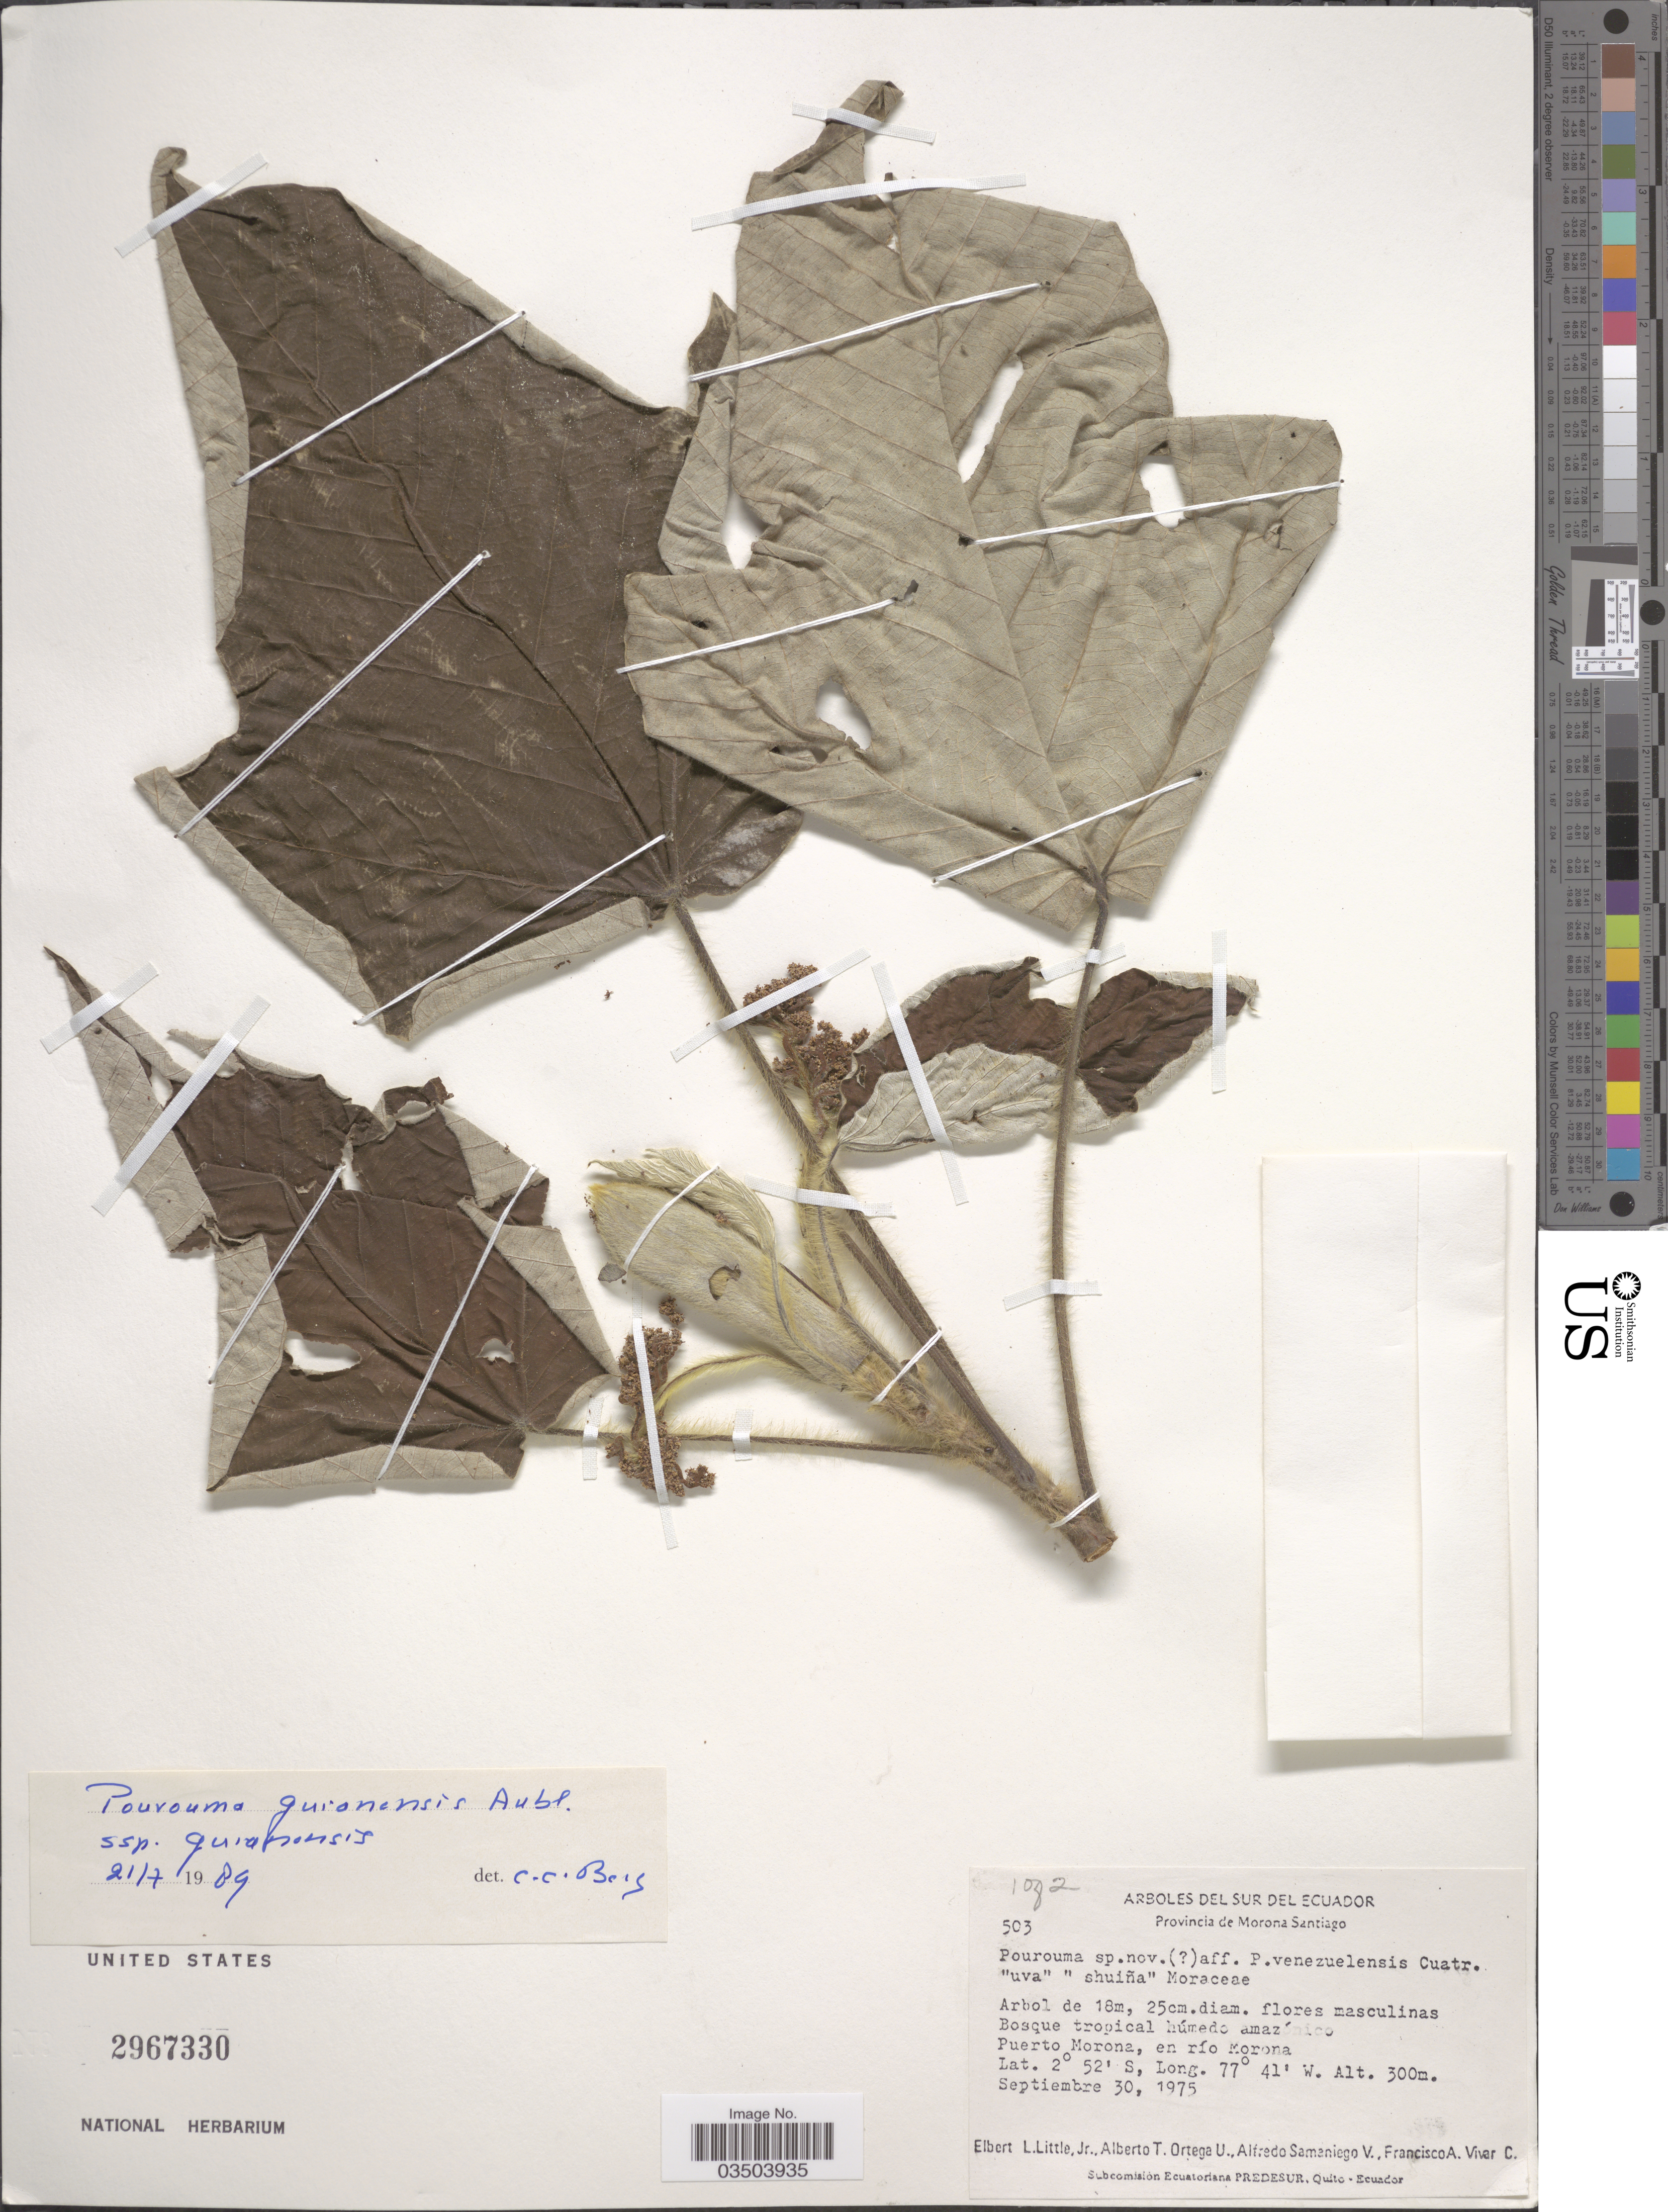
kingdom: Plantae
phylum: Tracheophyta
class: Magnoliopsida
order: Rosales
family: Urticaceae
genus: Pourouma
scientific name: Pourouma guianensis subsp. guianensis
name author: Aubl.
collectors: E. L. Little, A. T. Ortega U., A. V. Samaniego & F. A. Vivar C.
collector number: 503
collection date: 1975-09-30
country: Ecuador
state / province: Morona-Santiago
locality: Del Sur Del Ecuador. Provincia de Morona Santiago. Bosque tropical húmedo amazónico. Puerto Morona, en río Morona.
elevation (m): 300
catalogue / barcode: US 2967330